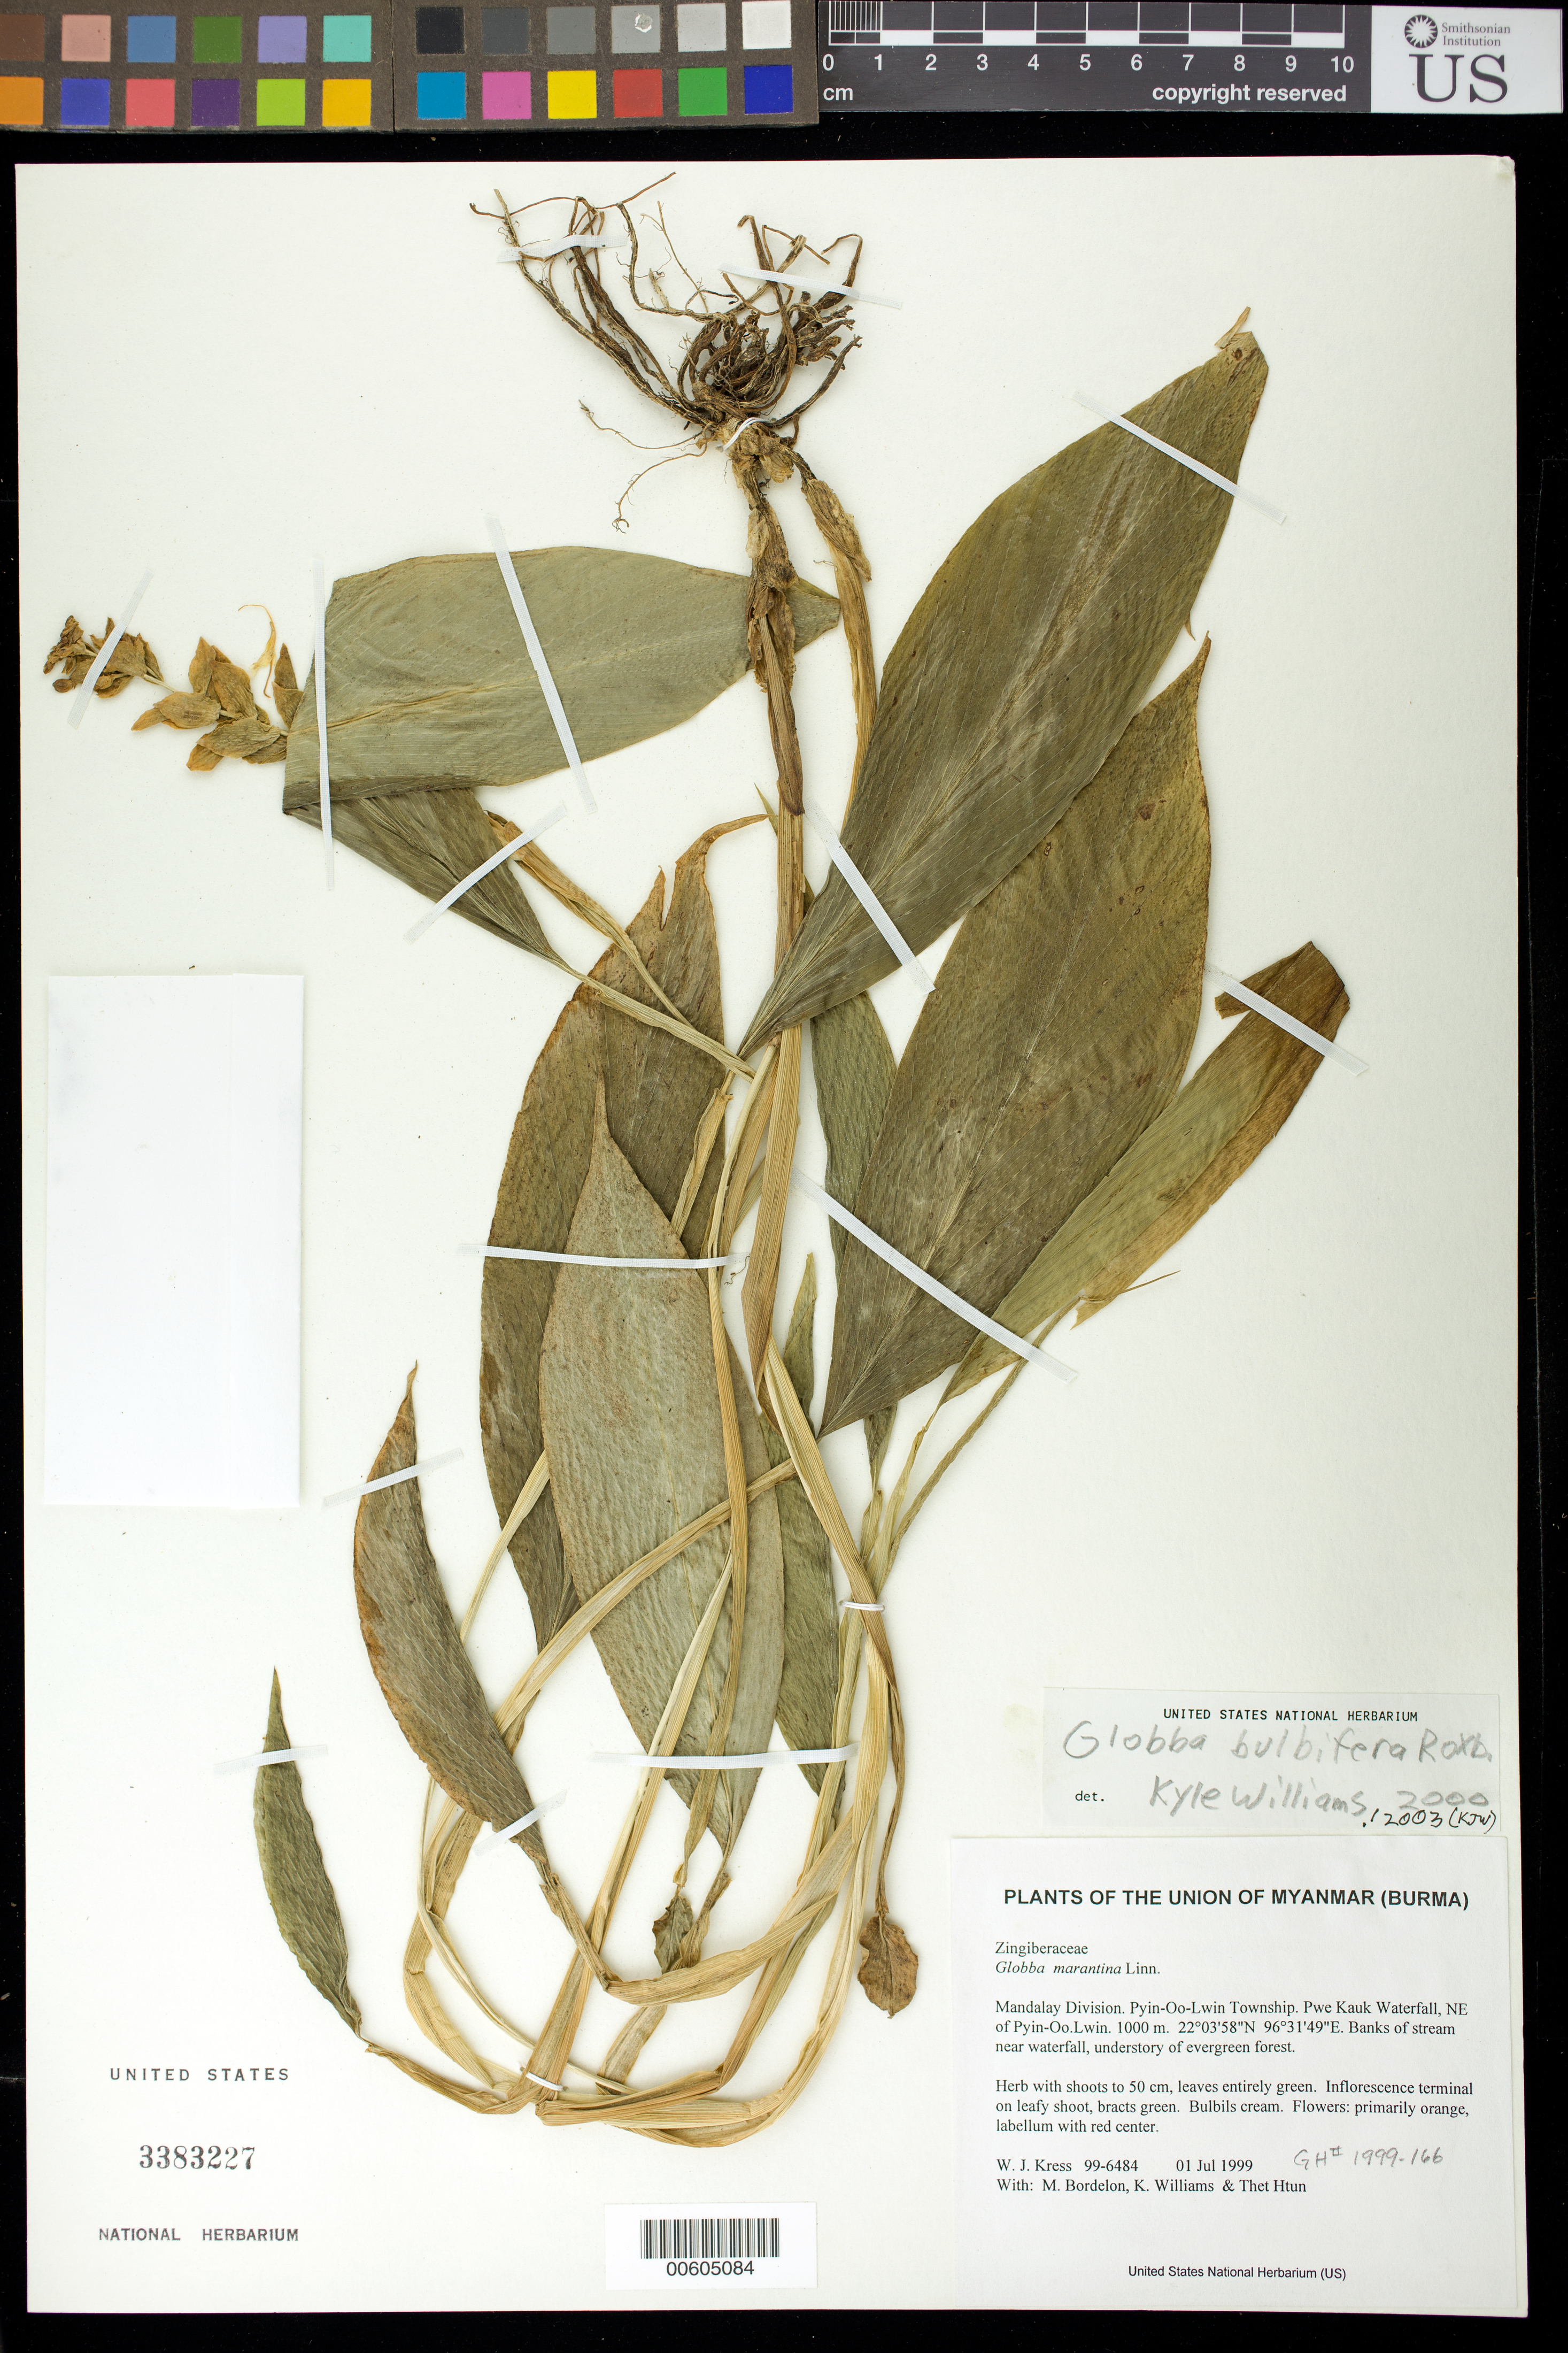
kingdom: Plantae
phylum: Tracheophyta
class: Liliopsida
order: Zingiberales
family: Zingiberaceae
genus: Globba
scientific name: Globba bulbifera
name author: Roxb.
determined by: Williams, K. J.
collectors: W. J. Kress, M. Bordelon, K. J. Williams & Thet Htun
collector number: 99-6484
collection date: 1999-07-01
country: Myanmar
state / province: Mandalay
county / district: Pyin-Oo-Lwin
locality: Pwe Kauk Waterfall, NE of Pyin-Oo.Lwin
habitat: Banks of stream near waterfall, understory of evergreen forest.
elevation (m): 1000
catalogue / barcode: US 3383227